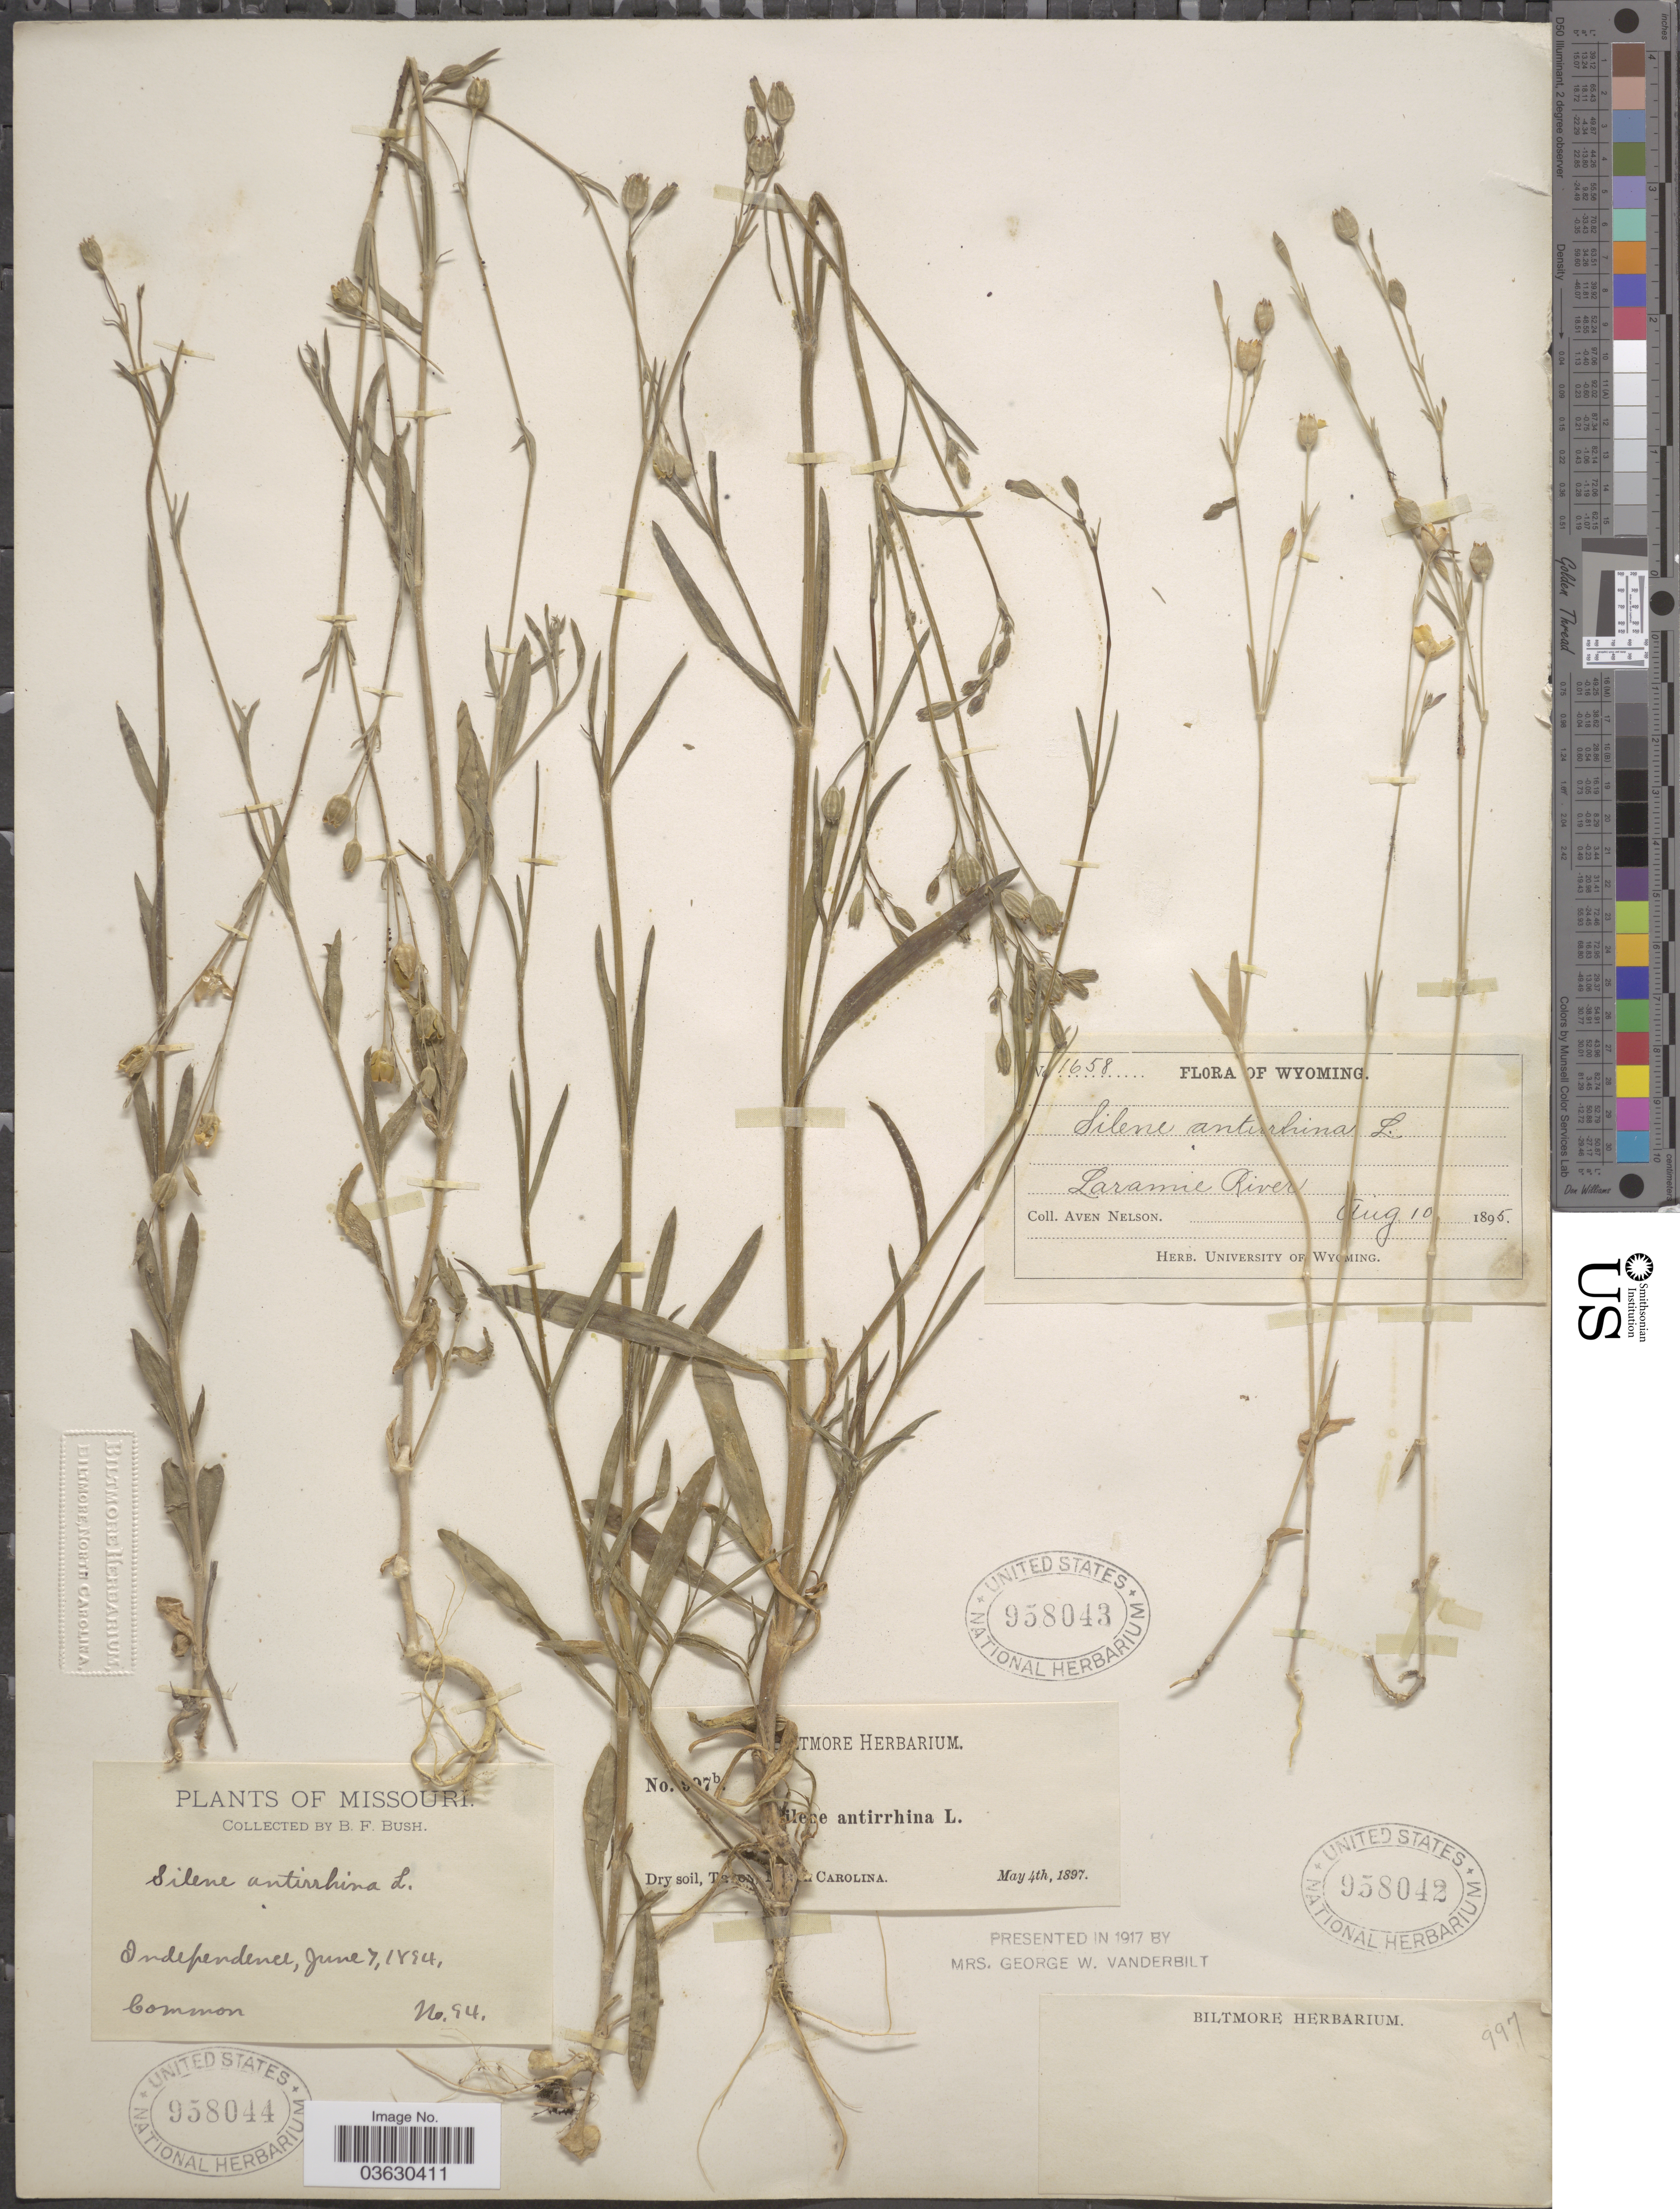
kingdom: Plantae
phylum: Tracheophyta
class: Magnoliopsida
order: Caryophyllales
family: Caryophyllaceae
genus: Silene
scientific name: Silene antirrhina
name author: L.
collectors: A. Nelson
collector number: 1658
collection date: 1895-08-10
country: United States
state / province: Wyoming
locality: Laramie River.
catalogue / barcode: US 958042